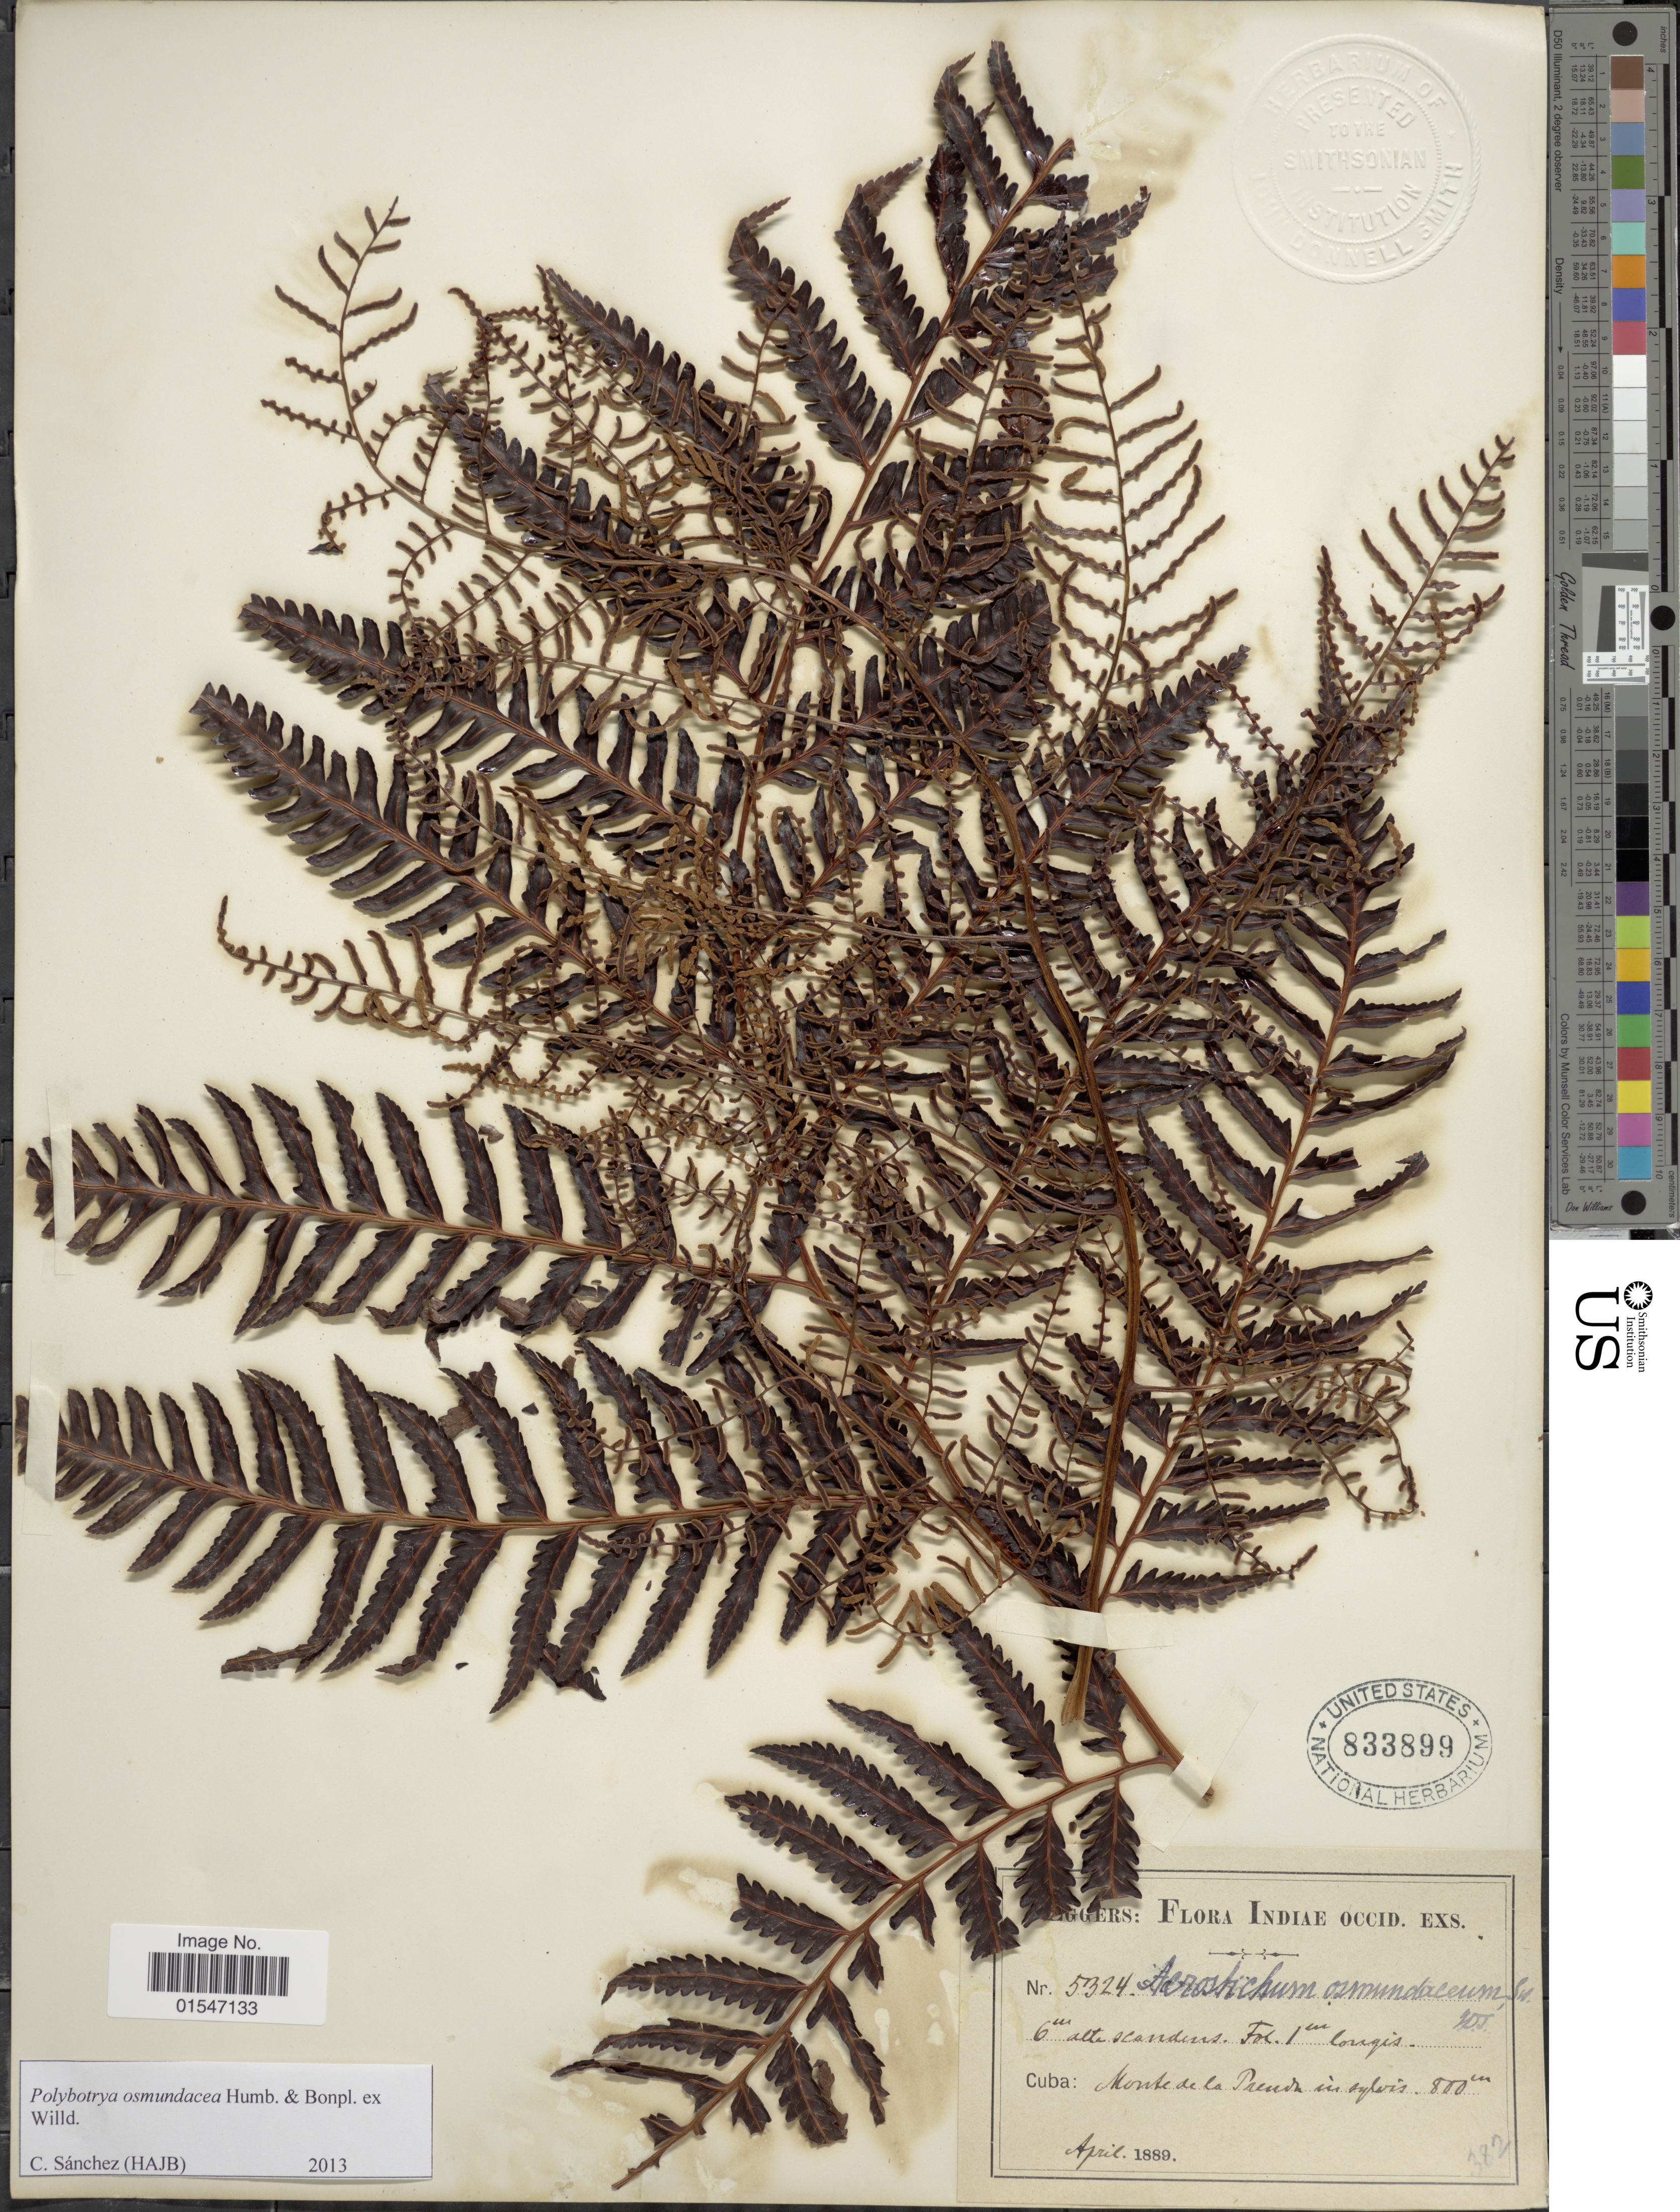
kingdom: Plantae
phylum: Tracheophyta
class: Polypodiopsida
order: Polypodiales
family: Dryopteridaceae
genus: Polybotrya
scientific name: Polybotrya osmundacea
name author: Humb. & Bonpl. ex Willd.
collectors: H. F. A. von Eggers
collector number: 5324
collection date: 1889-04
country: Cuba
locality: Indiae Occid. Cuba: Monte de la Punta in sylvis.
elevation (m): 800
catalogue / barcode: US 833899